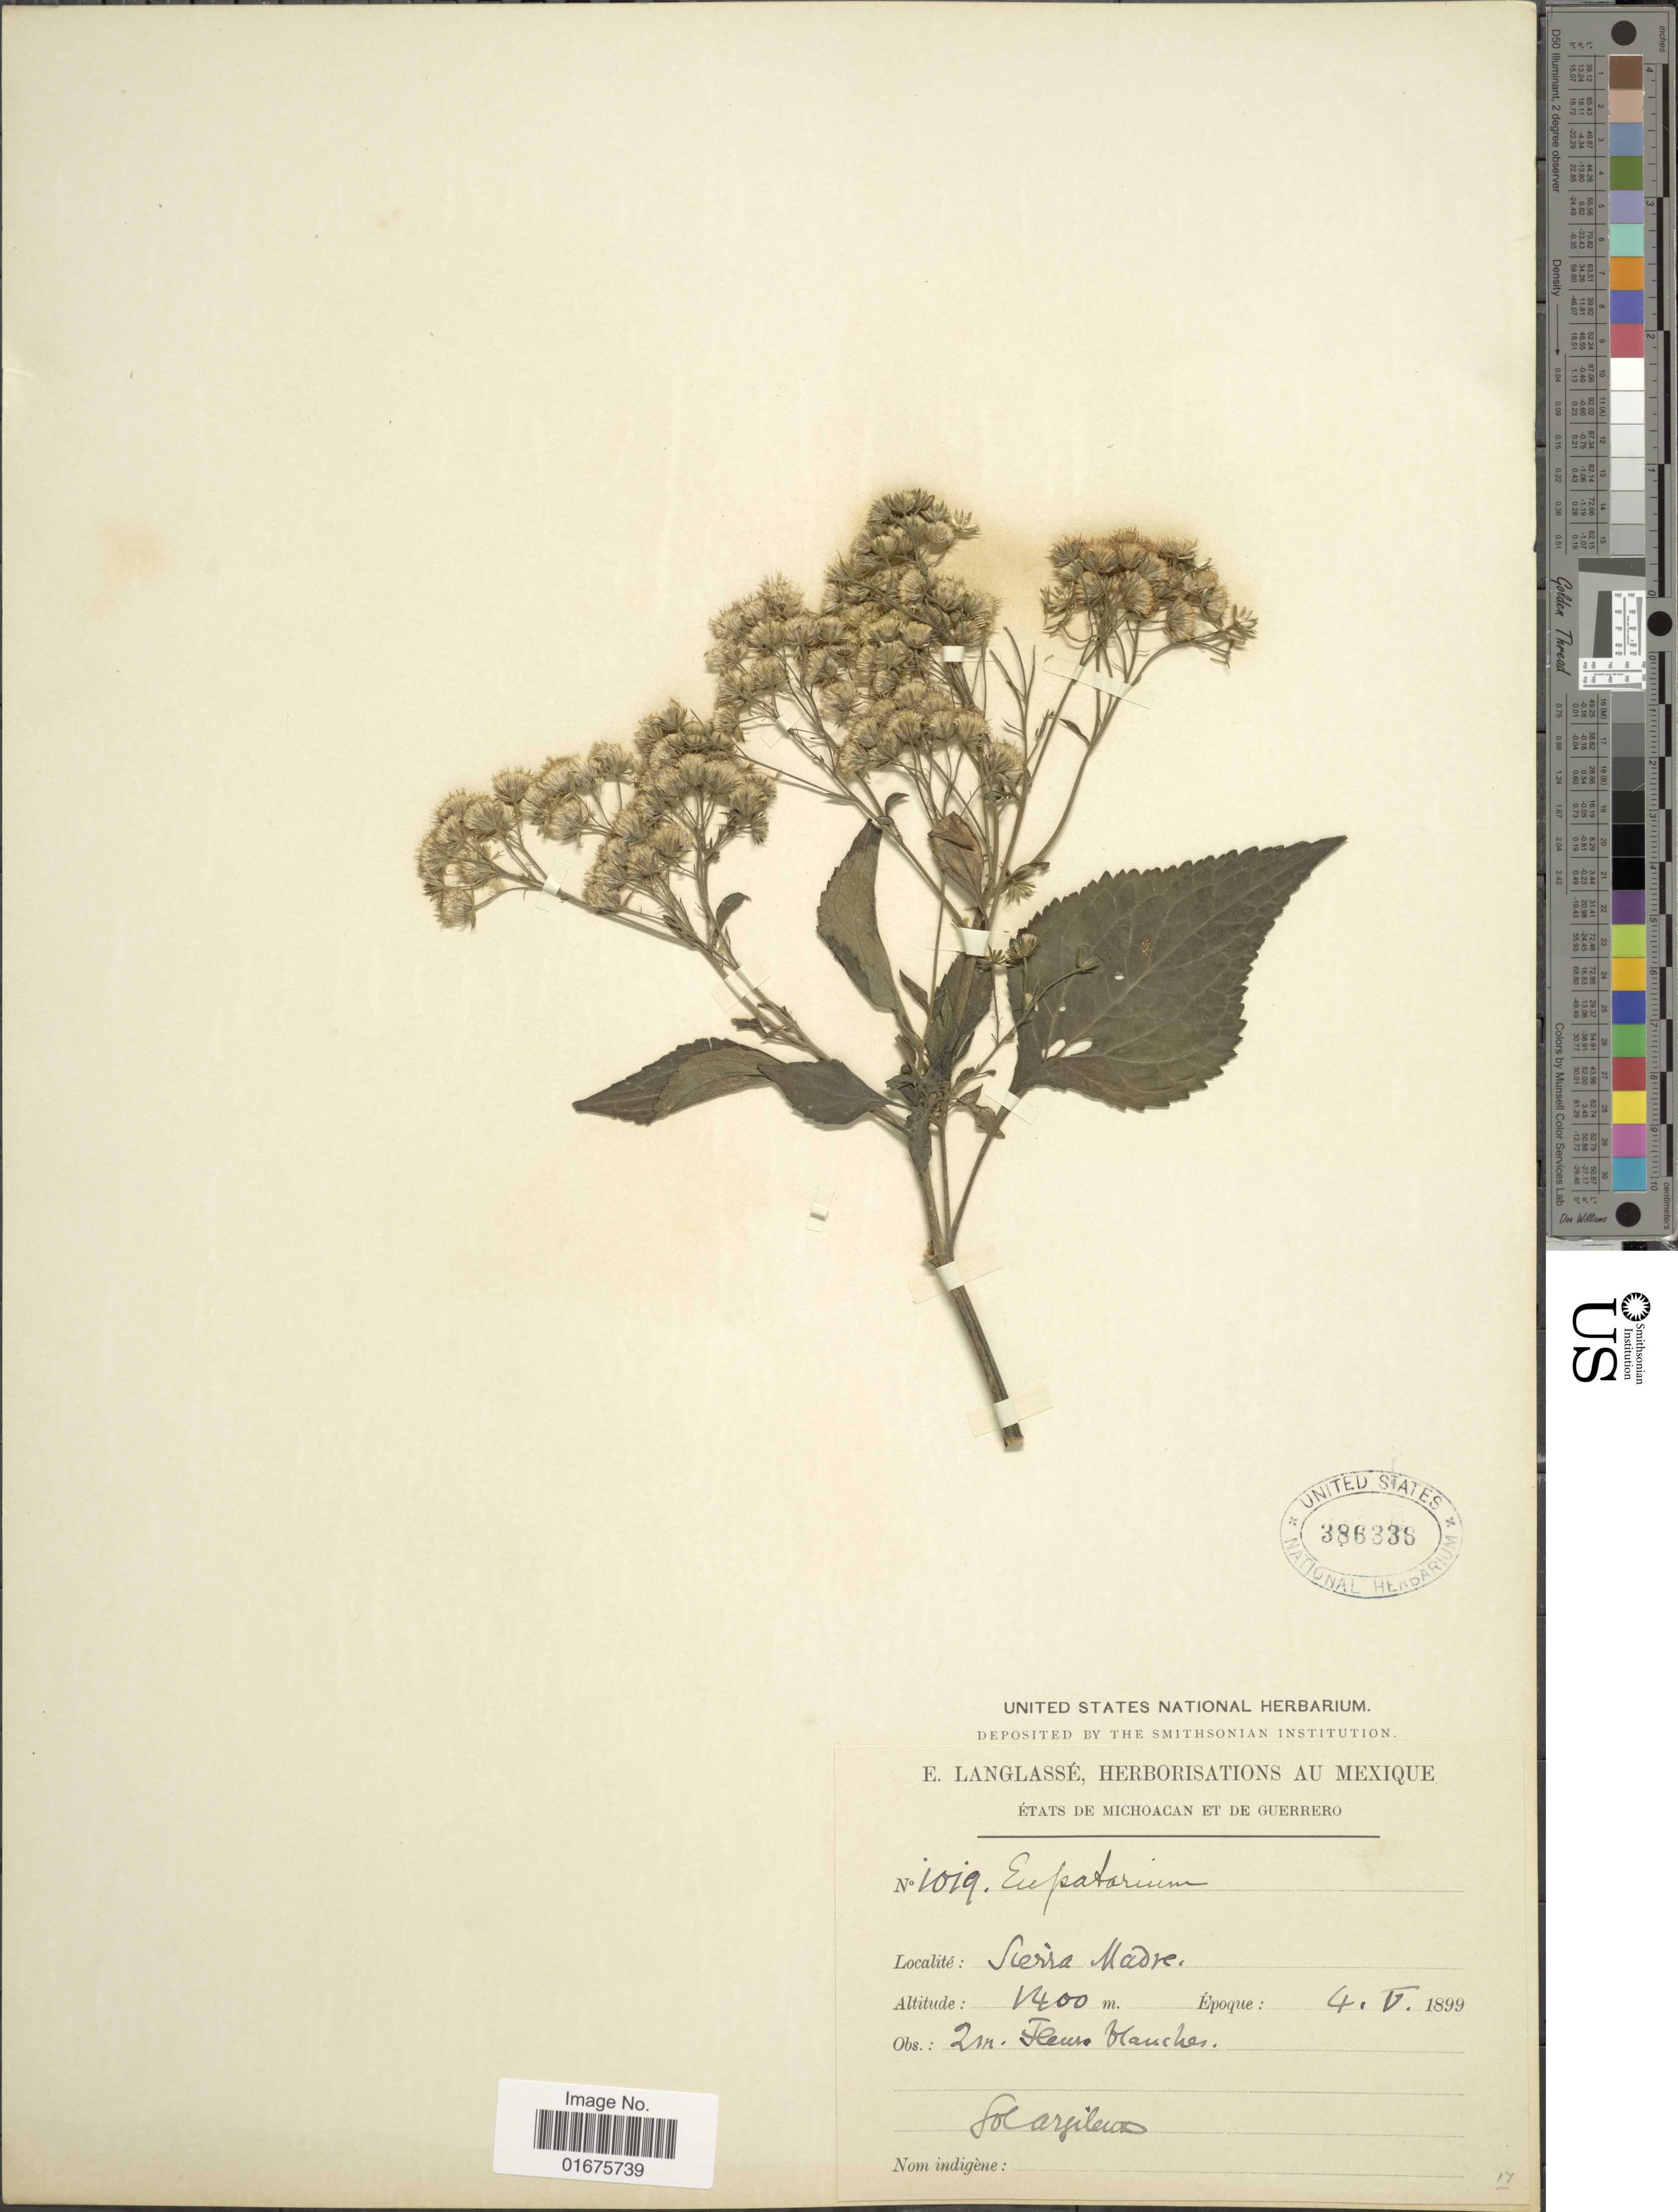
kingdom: Plantae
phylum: Tracheophyta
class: Magnoliopsida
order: Asterales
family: Asteraceae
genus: Ageratina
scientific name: Ageratina dolichobasis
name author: (Mc Vaugh) R.M. King & H. Rob.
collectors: E. Langlassé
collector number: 1019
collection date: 1899-05-04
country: Mexico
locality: Etats de Michoacan et de Guerrero, Sierra Madre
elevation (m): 1400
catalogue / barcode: US 386336